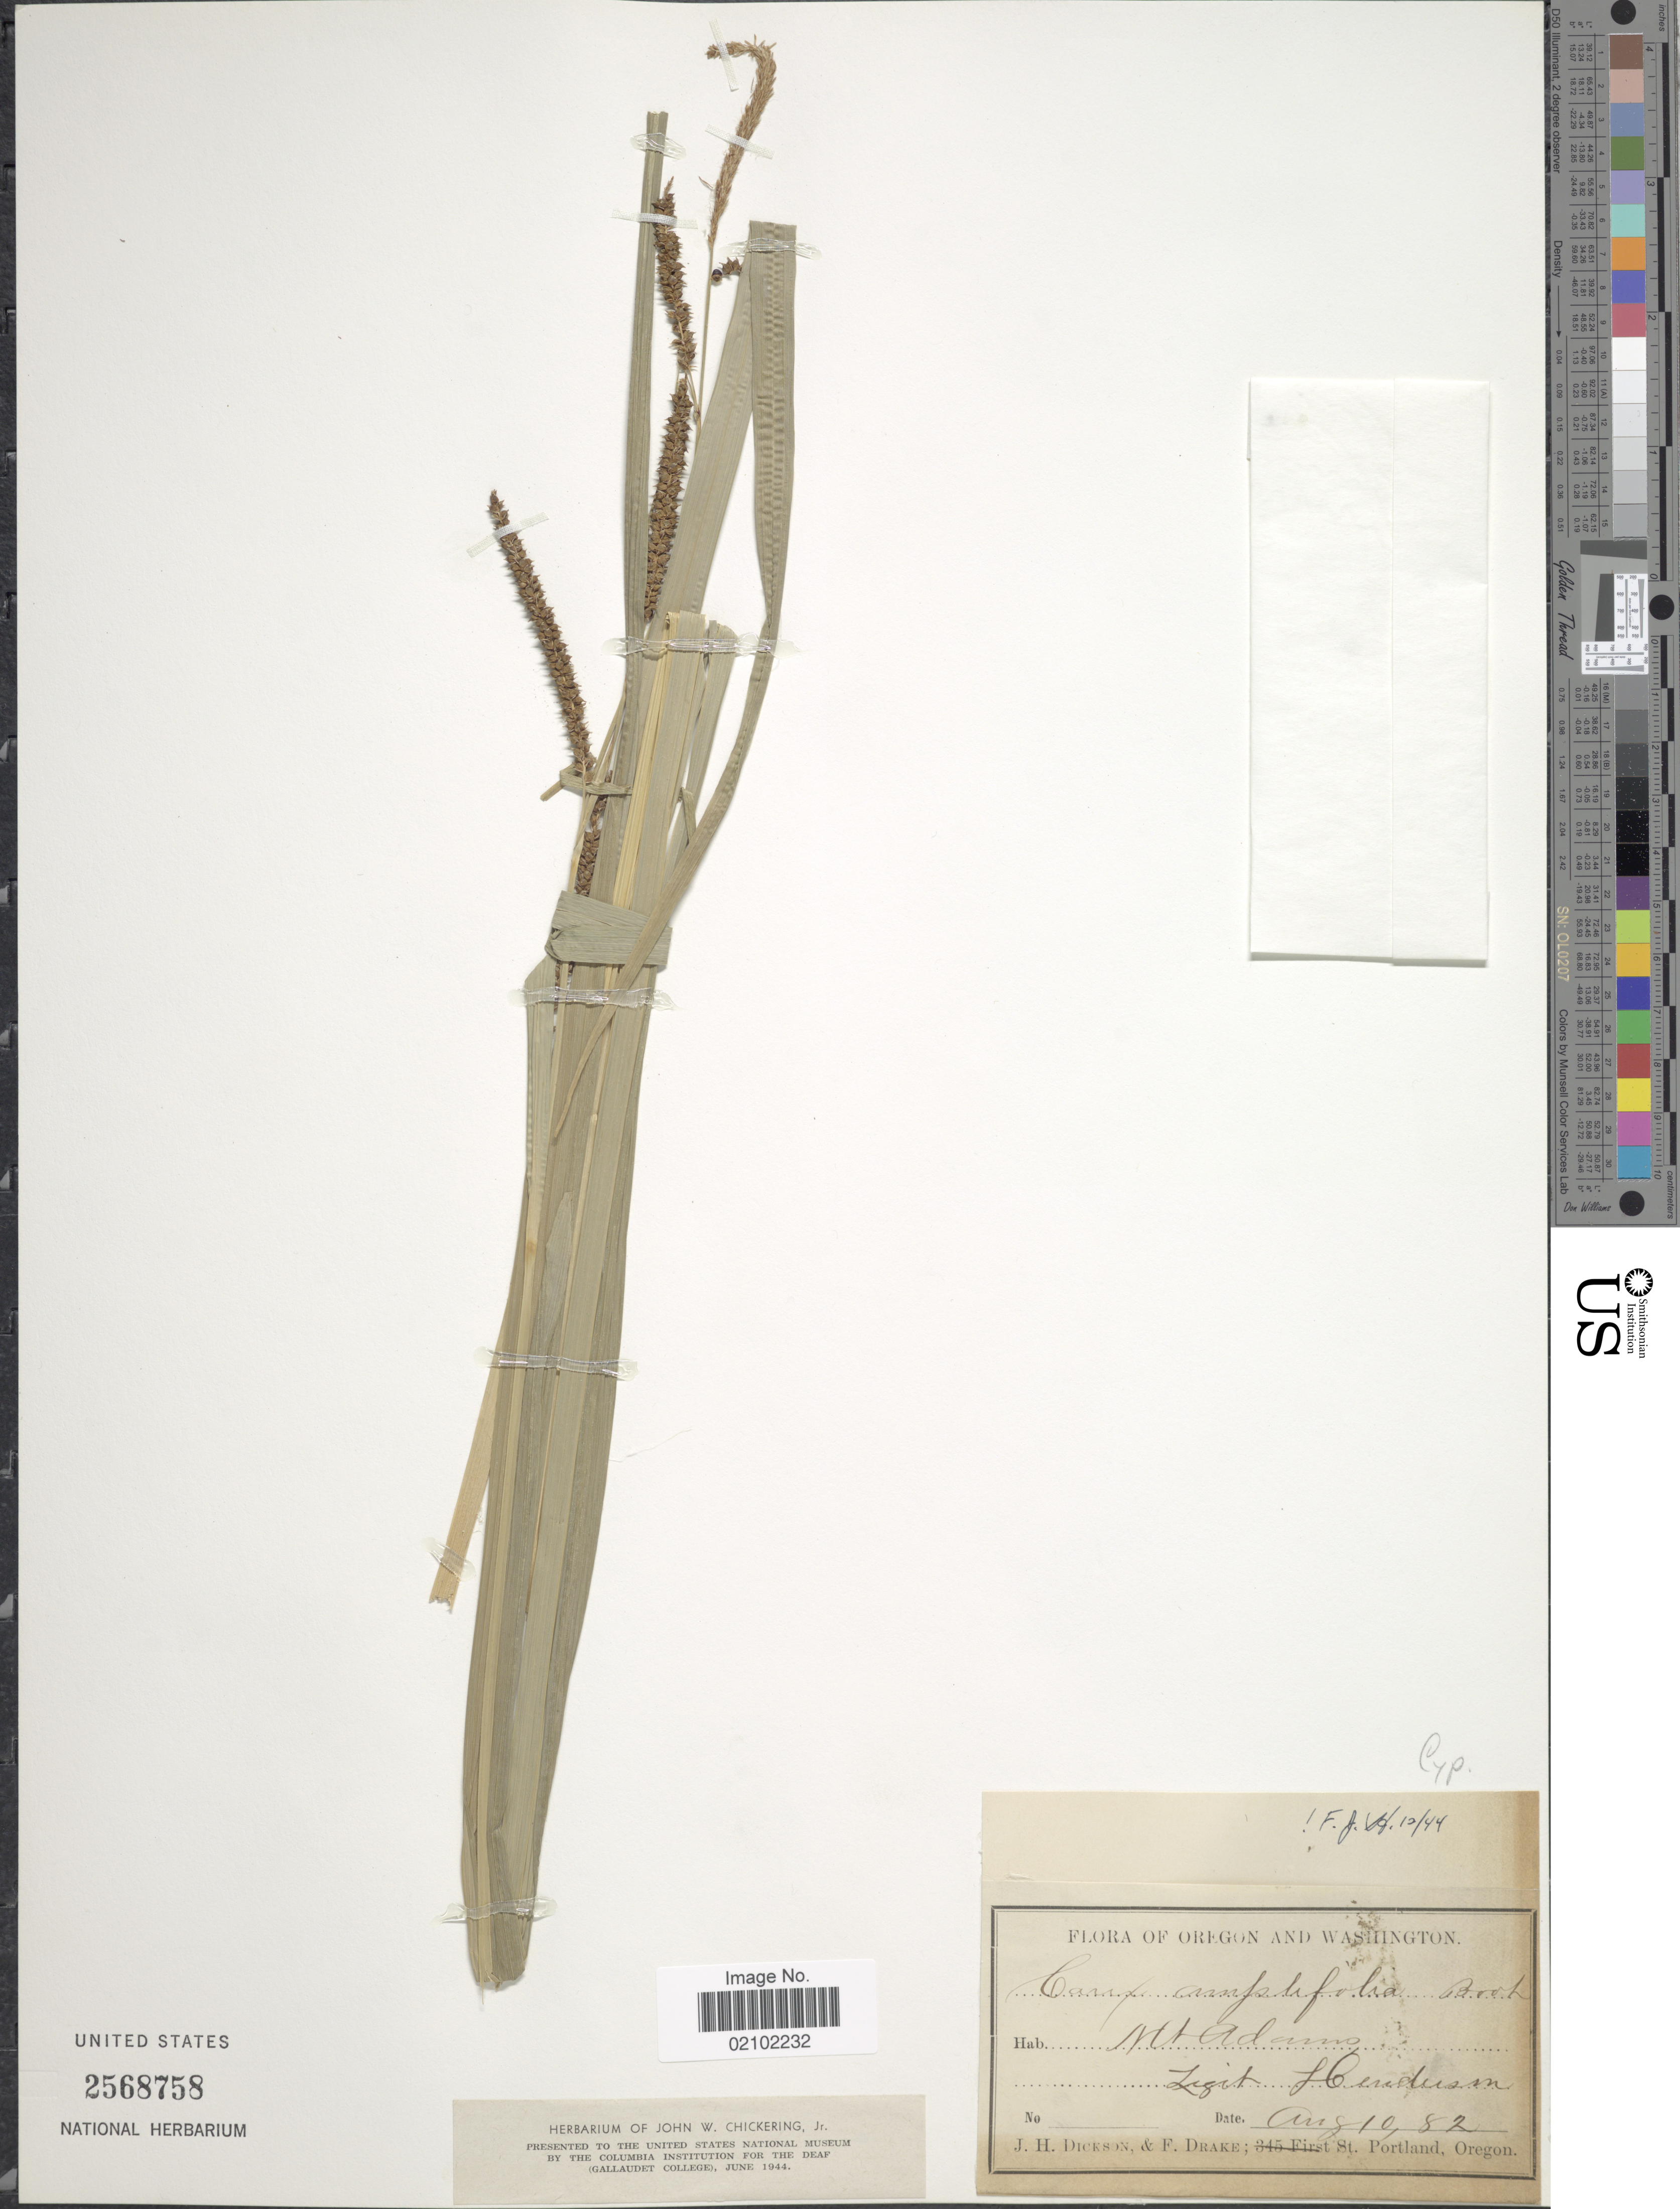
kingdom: Plantae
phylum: Tracheophyta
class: Liliopsida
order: Poales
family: Cyperaceae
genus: Carex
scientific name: Carex amplifolia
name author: Boott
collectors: -. Henderson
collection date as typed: Transcribed d/m/y: 10/8/82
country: United States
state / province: Washington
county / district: Yakima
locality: Oregon and Washington Mt Adams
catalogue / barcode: US 2568758